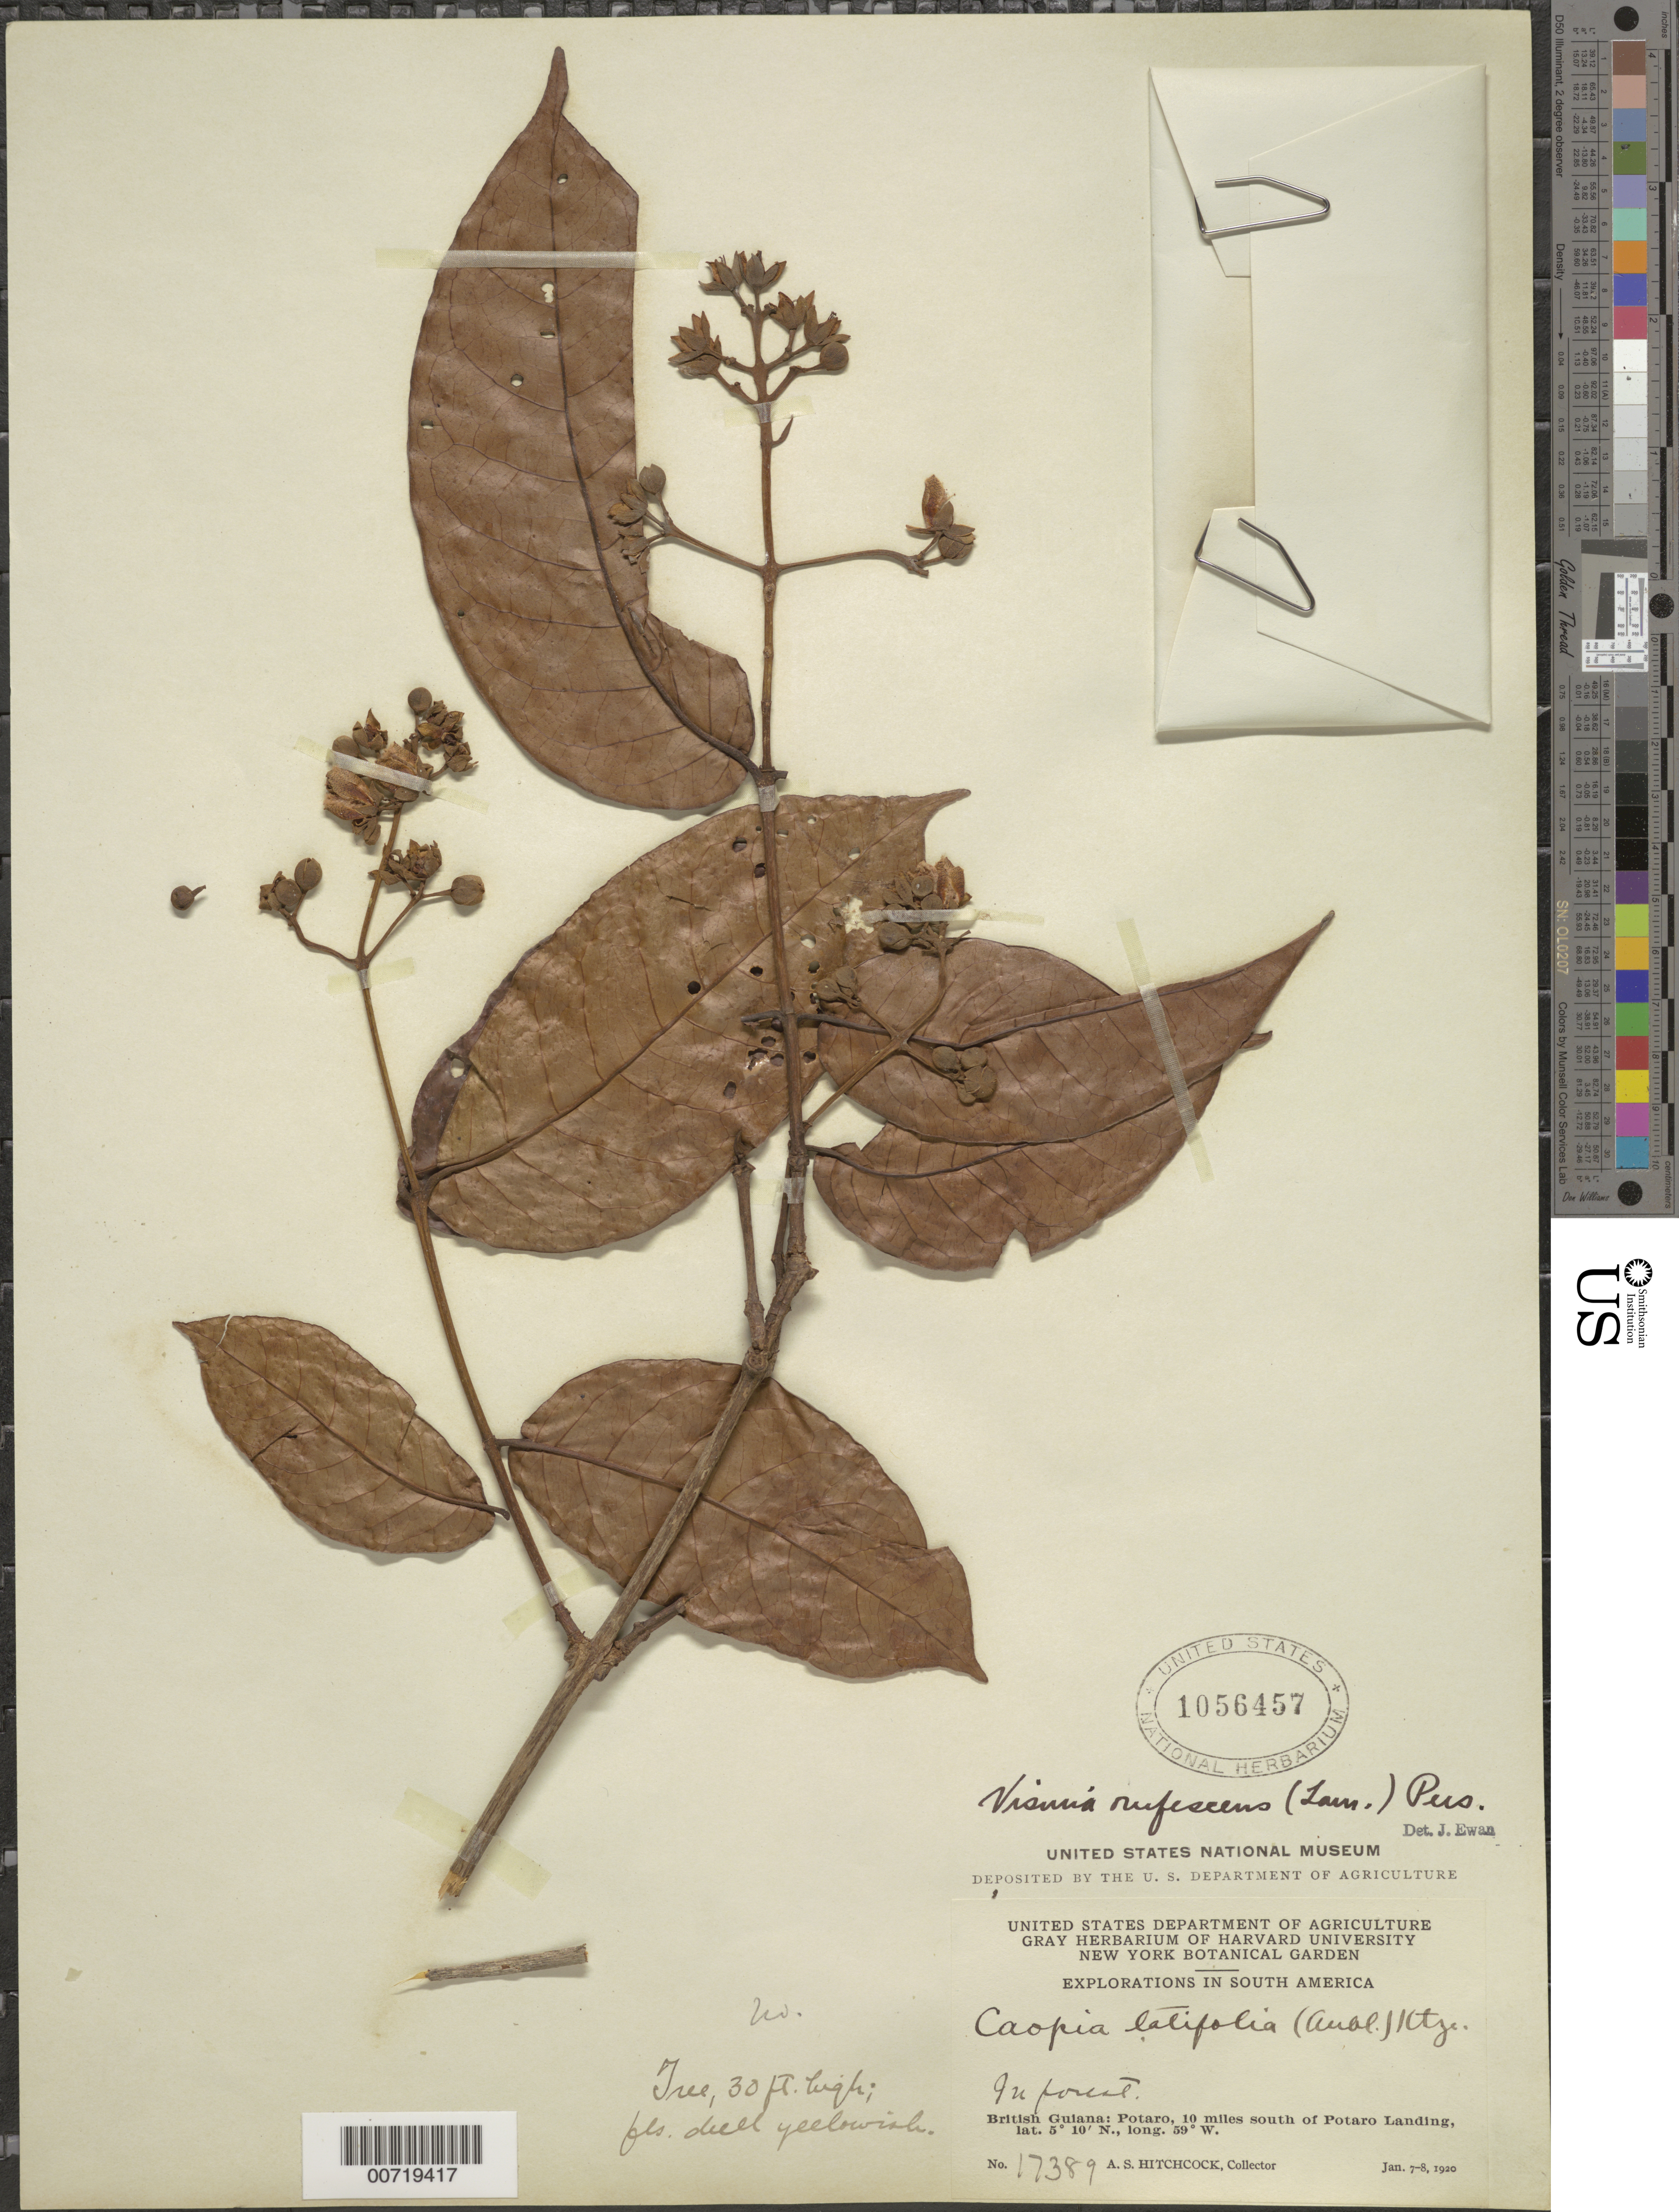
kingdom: Plantae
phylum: Tracheophyta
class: Magnoliopsida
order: Malpighiales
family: Hypericaceae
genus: Vismia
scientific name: Vismia sessilifolia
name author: (Aubl.) Choisy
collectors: A. S. Hitchcock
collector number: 17389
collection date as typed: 7-Jan-20 to 8-Jan-20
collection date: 1920-01-07/1920-01-08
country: Guyana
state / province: Potaro-Siparuni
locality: Potaro R., 10 mi. S of Potaro Landing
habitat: Forest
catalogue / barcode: US 1056457